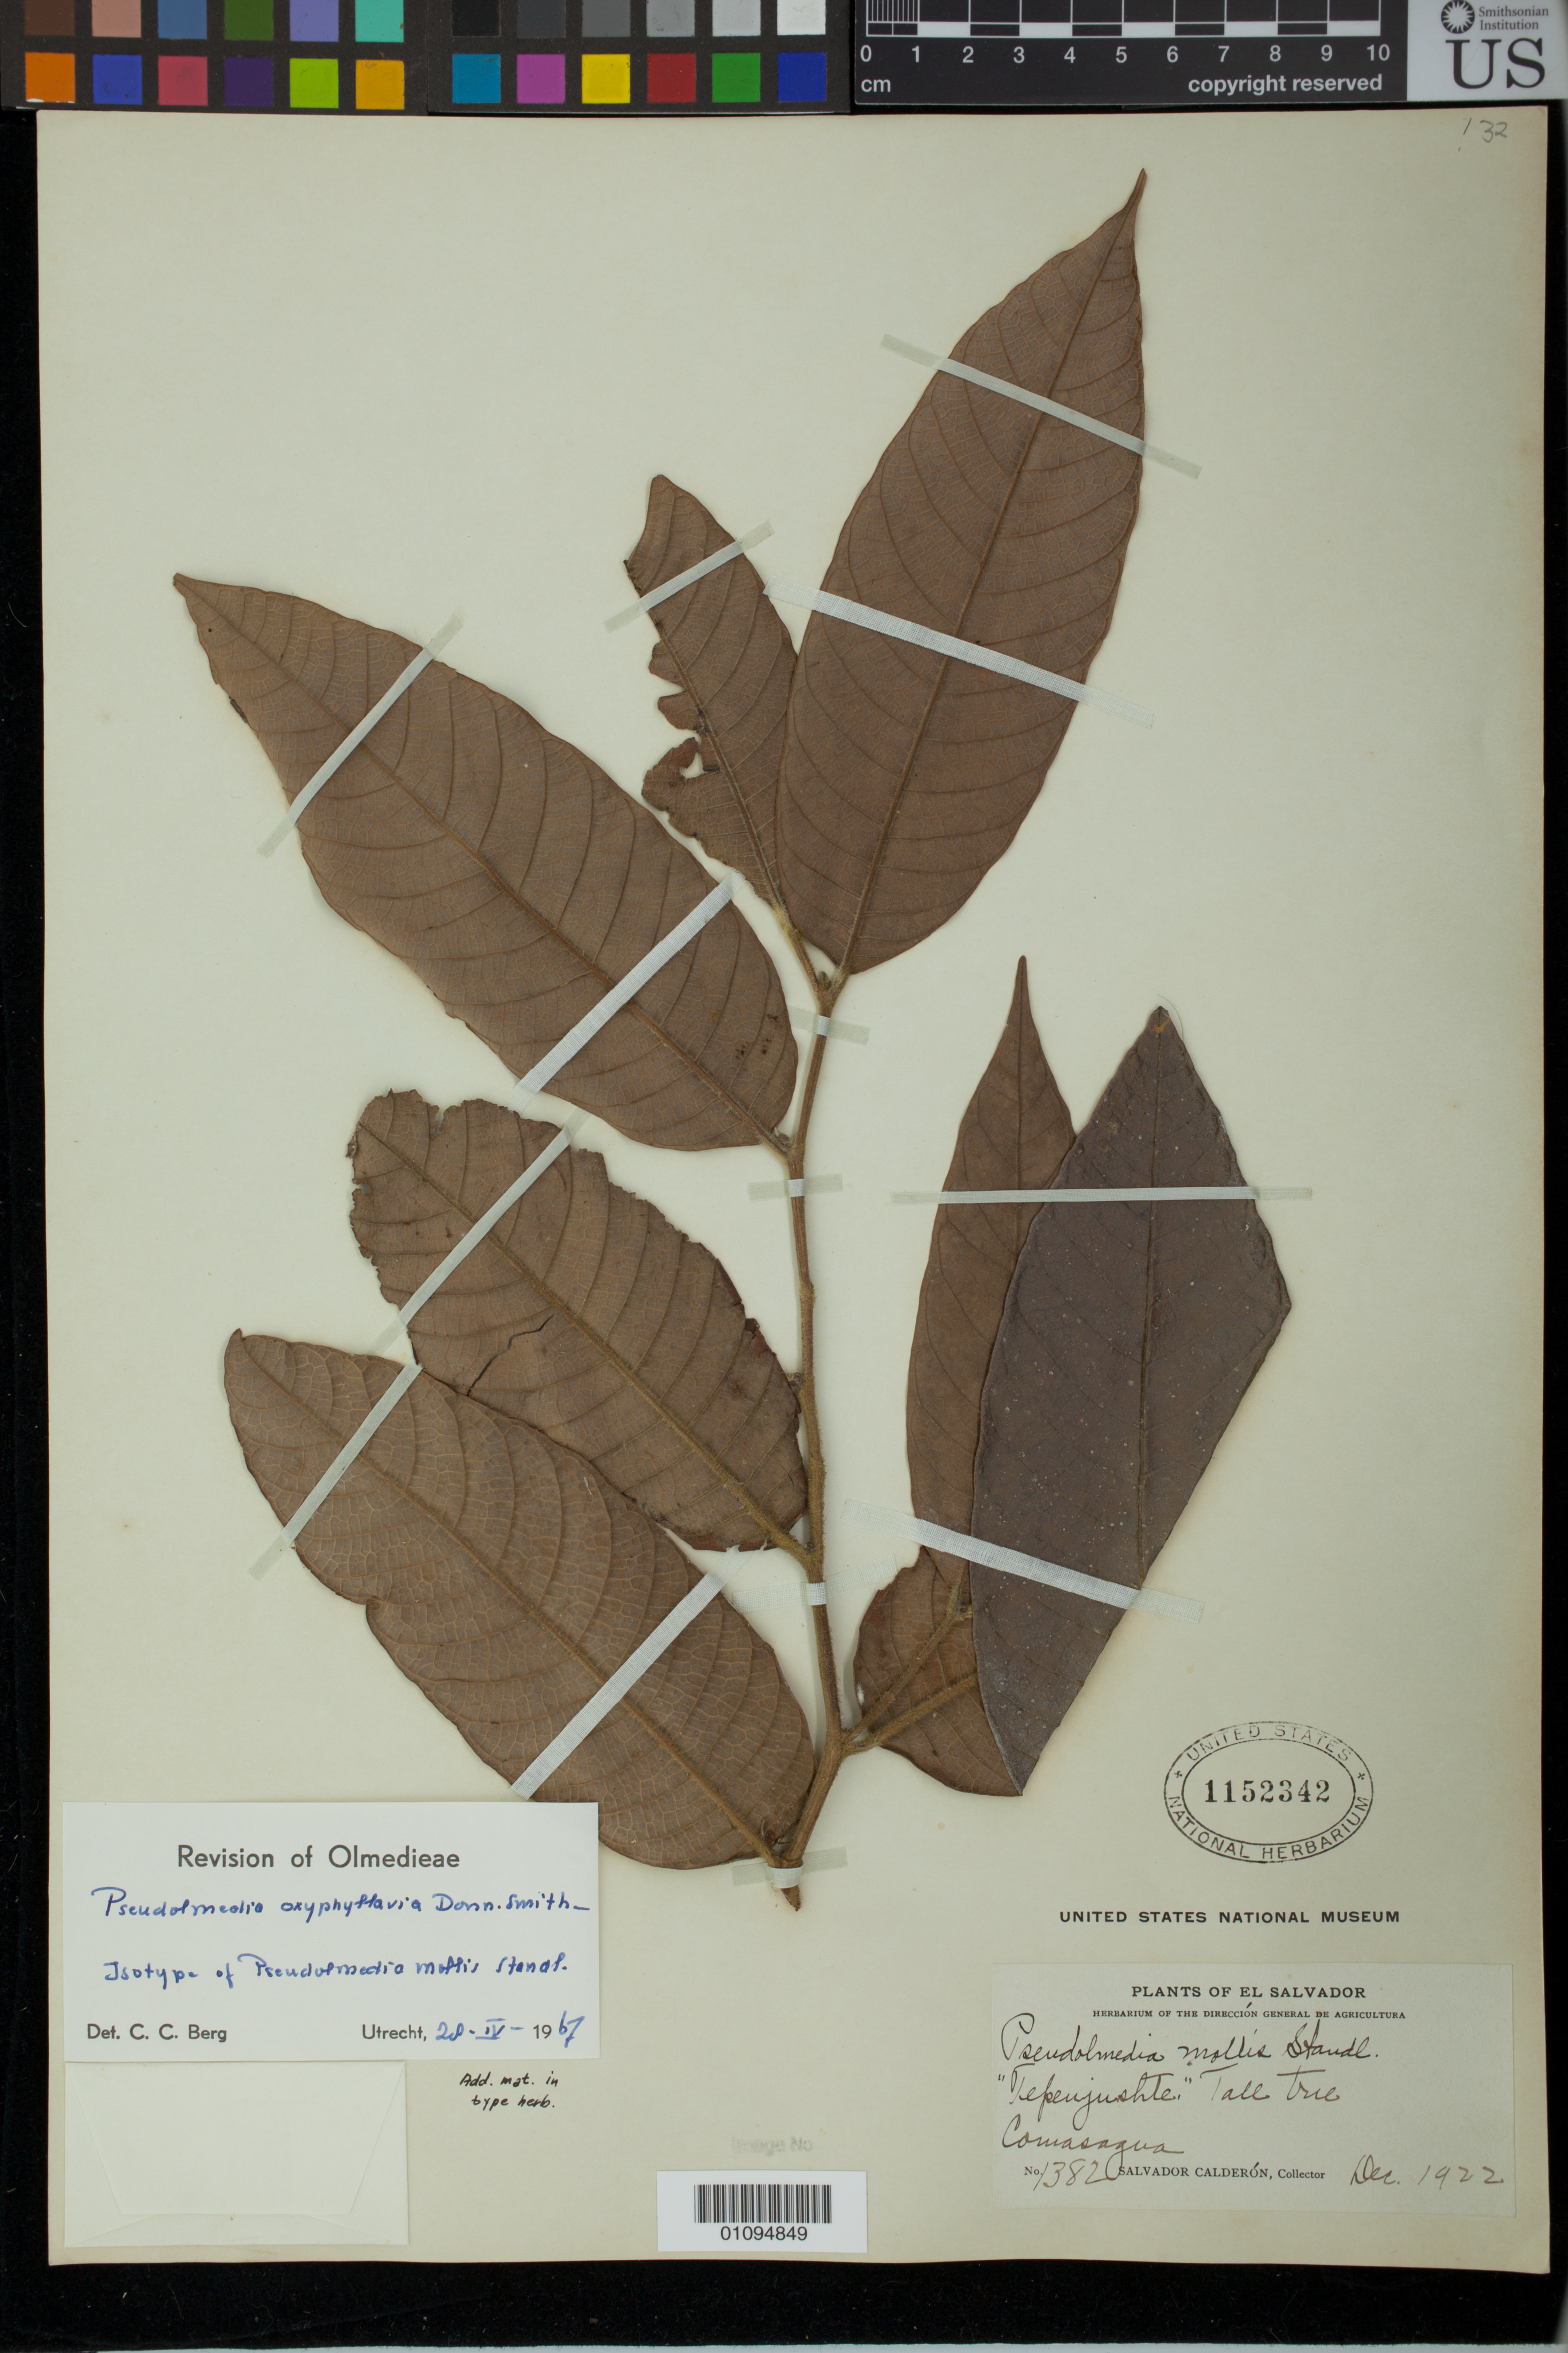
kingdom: Plantae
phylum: Tracheophyta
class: Magnoliopsida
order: Rosales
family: Moraceae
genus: Pseudolmedia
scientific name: Pseudolmedia mollis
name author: Standl.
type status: Isotype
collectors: S. Calderón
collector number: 1382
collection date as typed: Dec 1922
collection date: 1922-12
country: El Salvador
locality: Comasagua.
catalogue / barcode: US 1152342